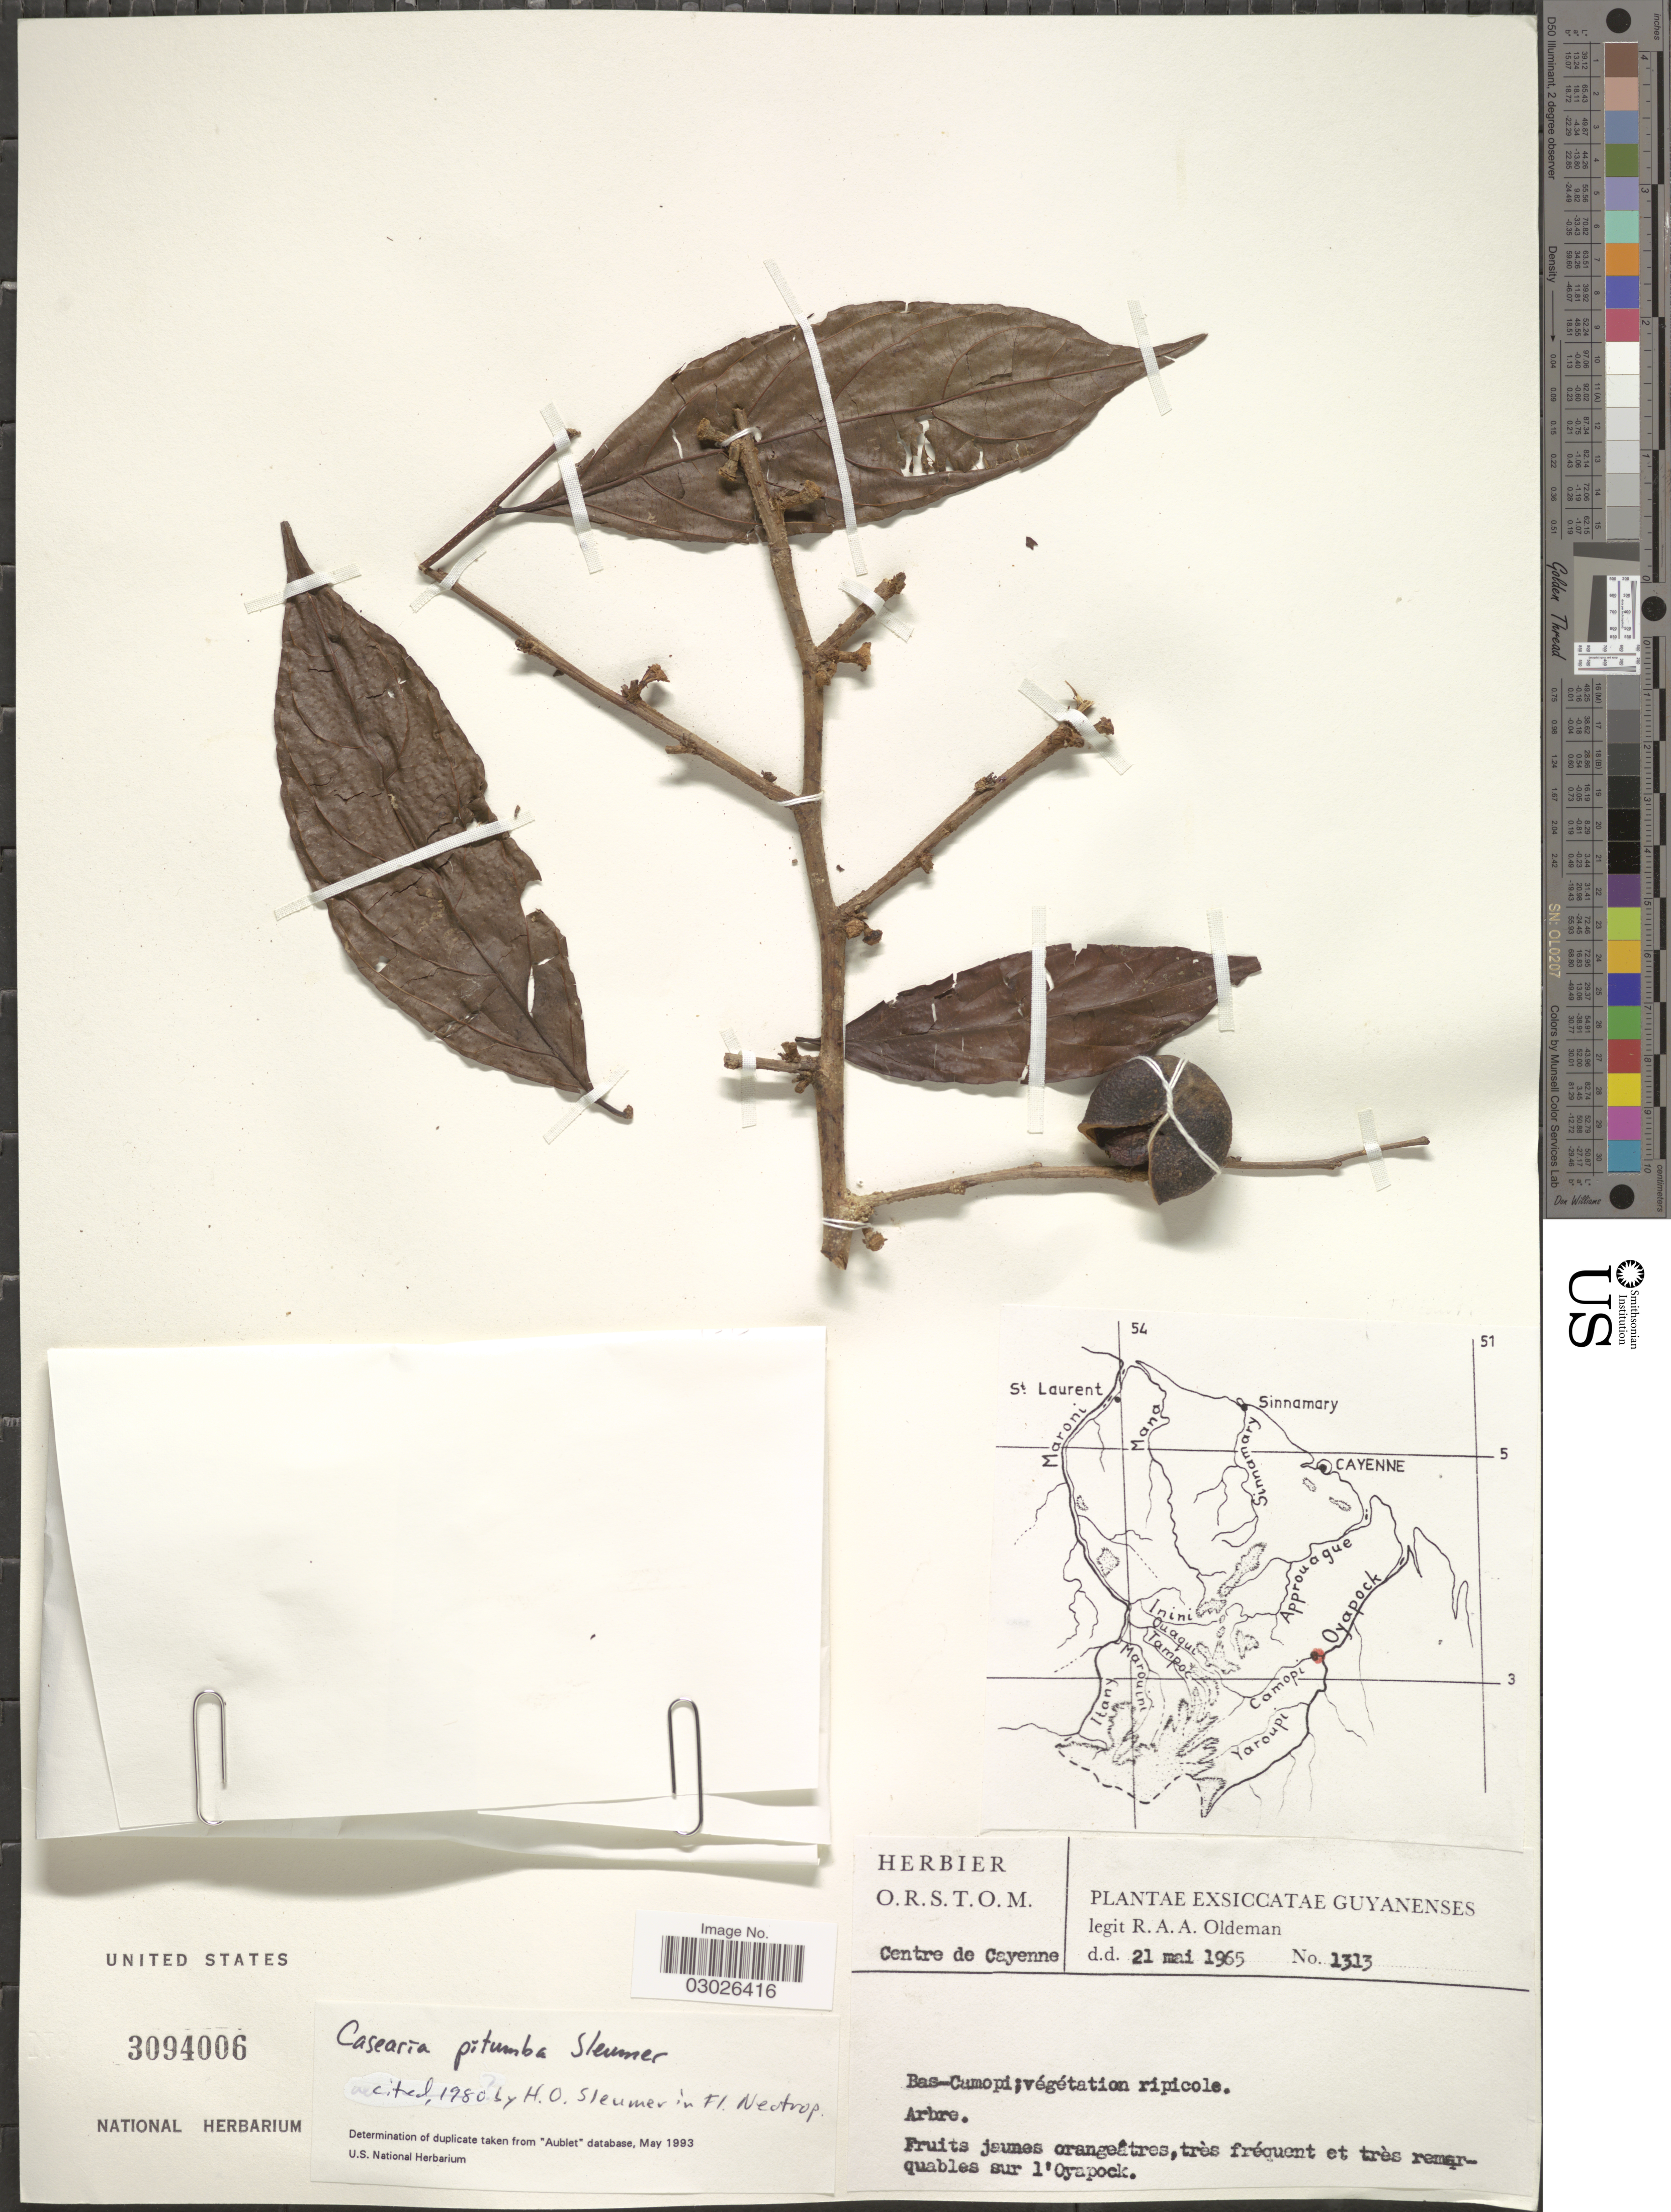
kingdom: Plantae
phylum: Tracheophyta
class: Magnoliopsida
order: Malpighiales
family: Salicaceae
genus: Casearia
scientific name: Casearia pitumba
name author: Sleumer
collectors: R. Oldeman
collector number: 1313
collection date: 1965-05-21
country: French Guiana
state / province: Cayenne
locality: Bas-Cumopi.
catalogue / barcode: US 3094006